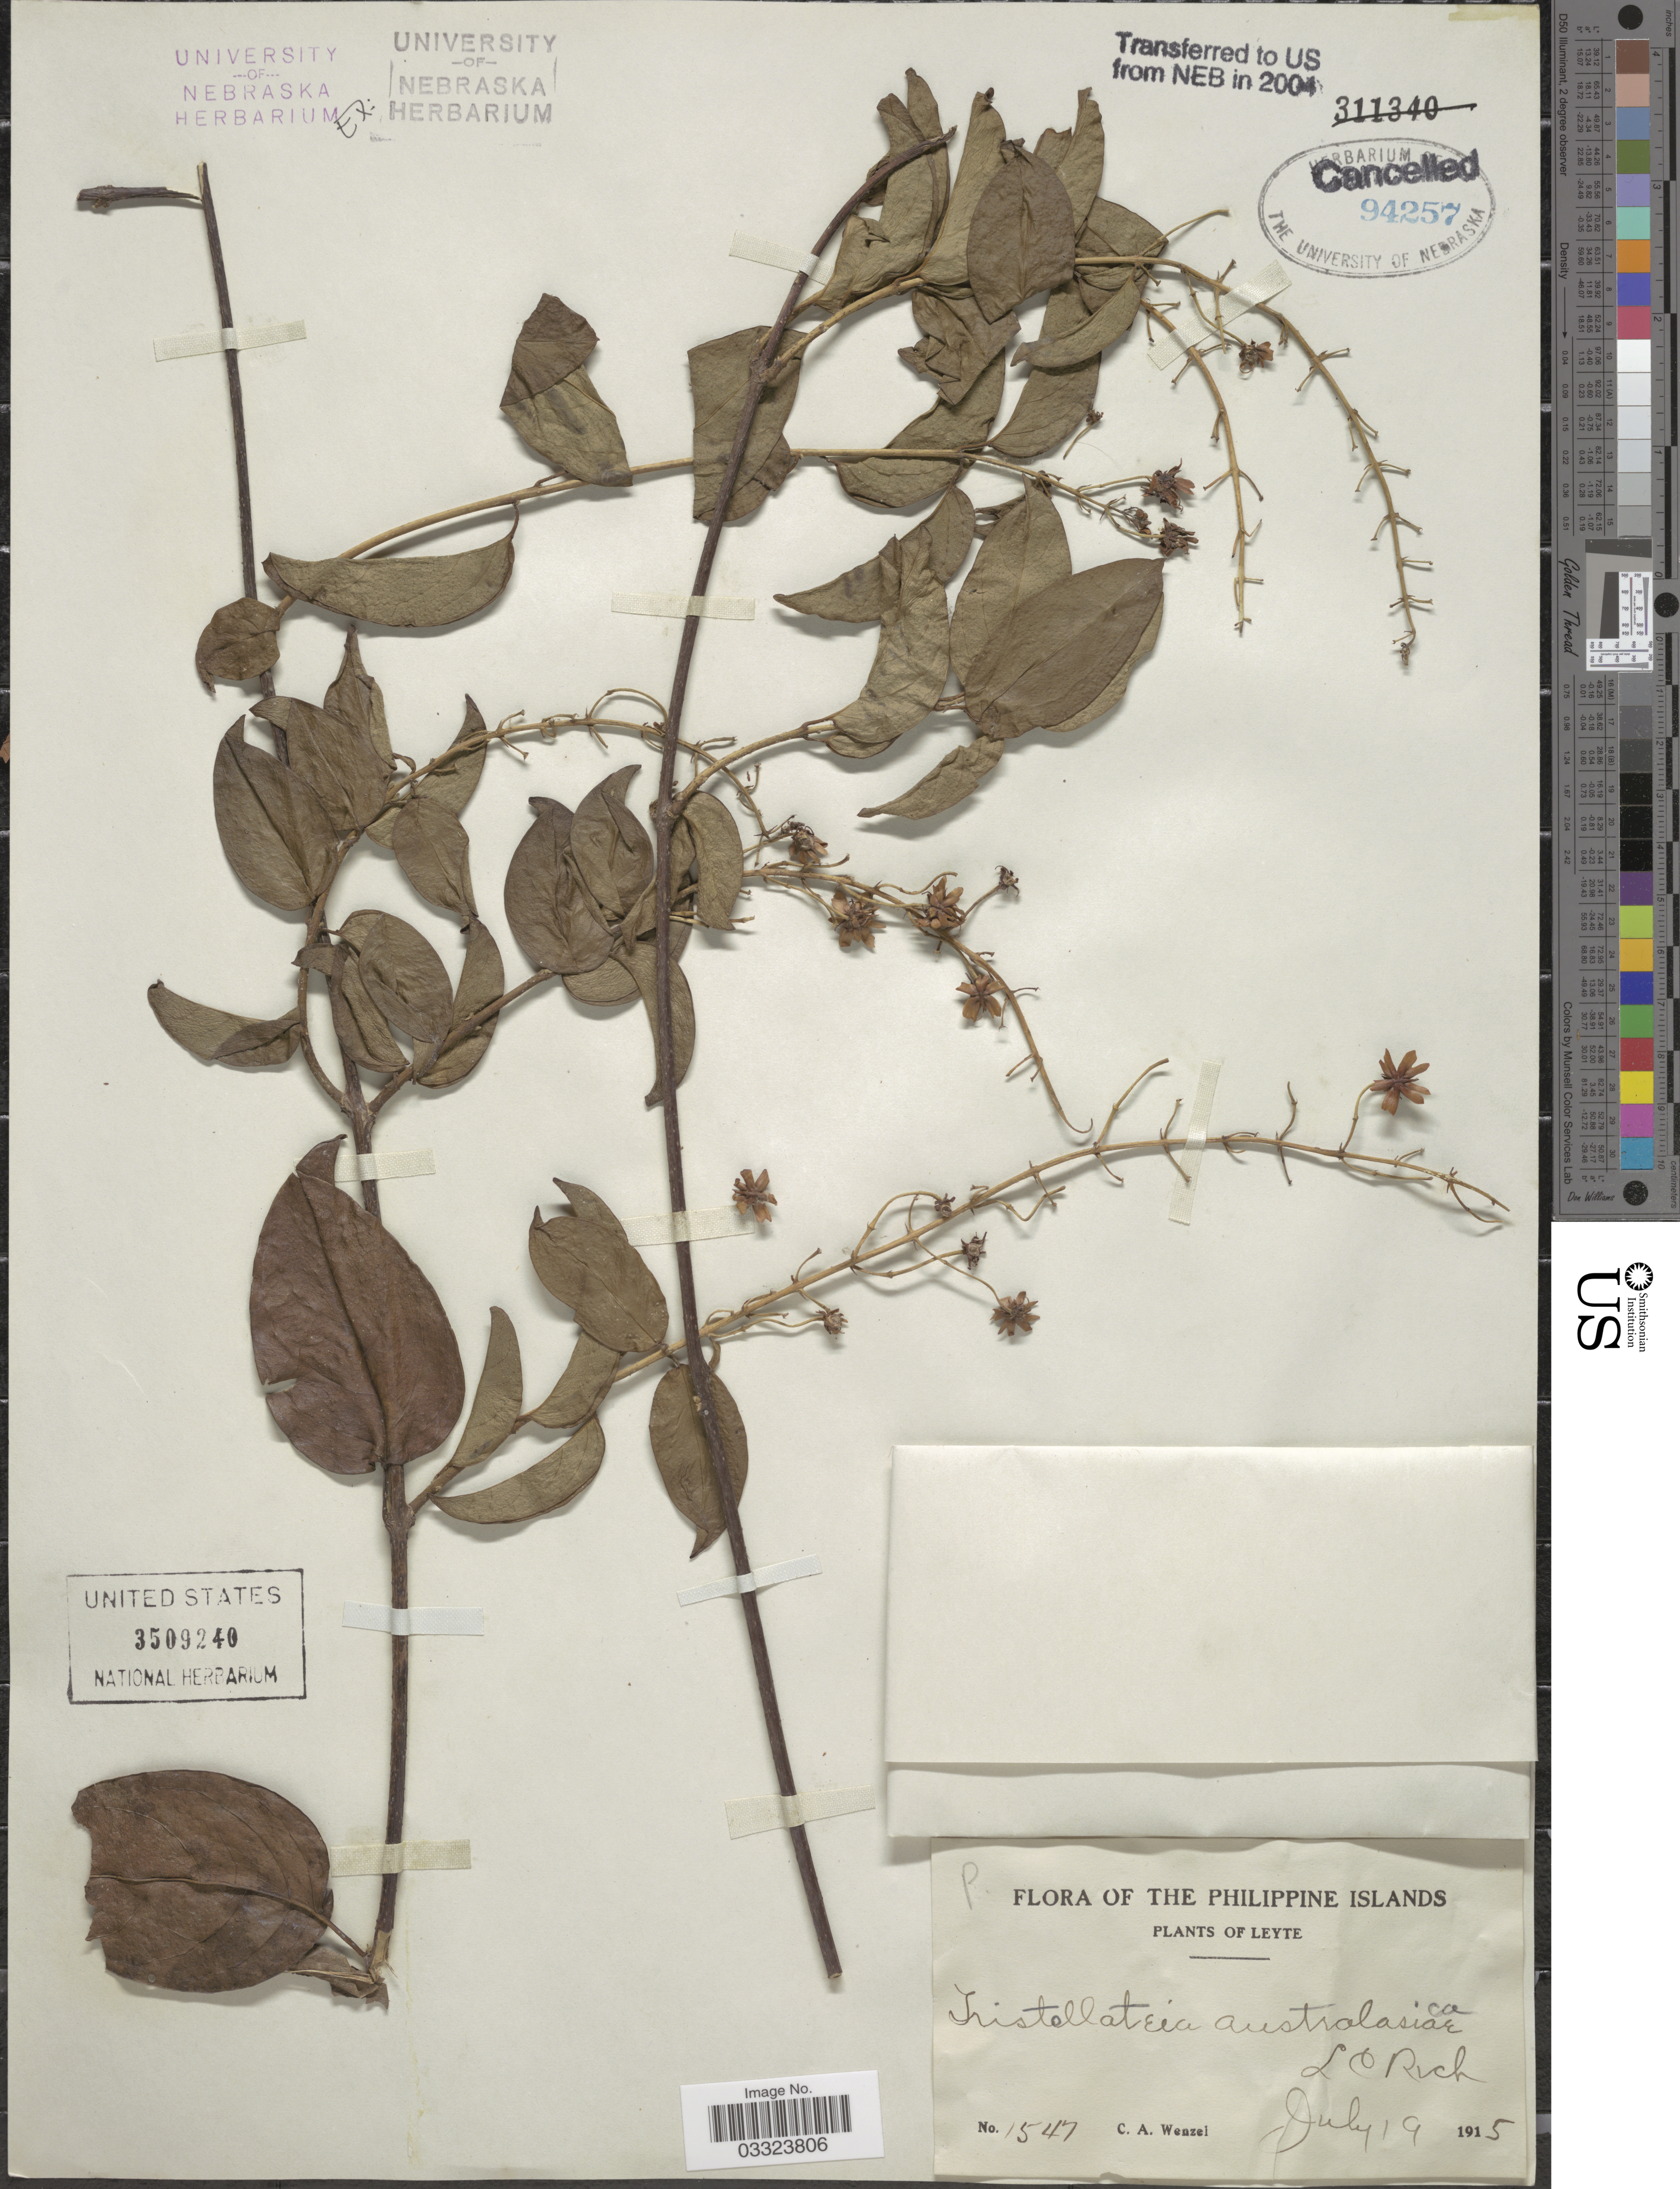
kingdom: Plantae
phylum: Tracheophyta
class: Magnoliopsida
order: Malpighiales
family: Malpighiaceae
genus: Tristellateia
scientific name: Tristellateia australasiae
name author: A. Rich.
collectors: C. Wenzel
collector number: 1547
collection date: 1915-07-19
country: Philippines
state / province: Eastern Visayas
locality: Philippine Islands. Leyte. Le Rich. [unsure placement]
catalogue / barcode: US 3509240